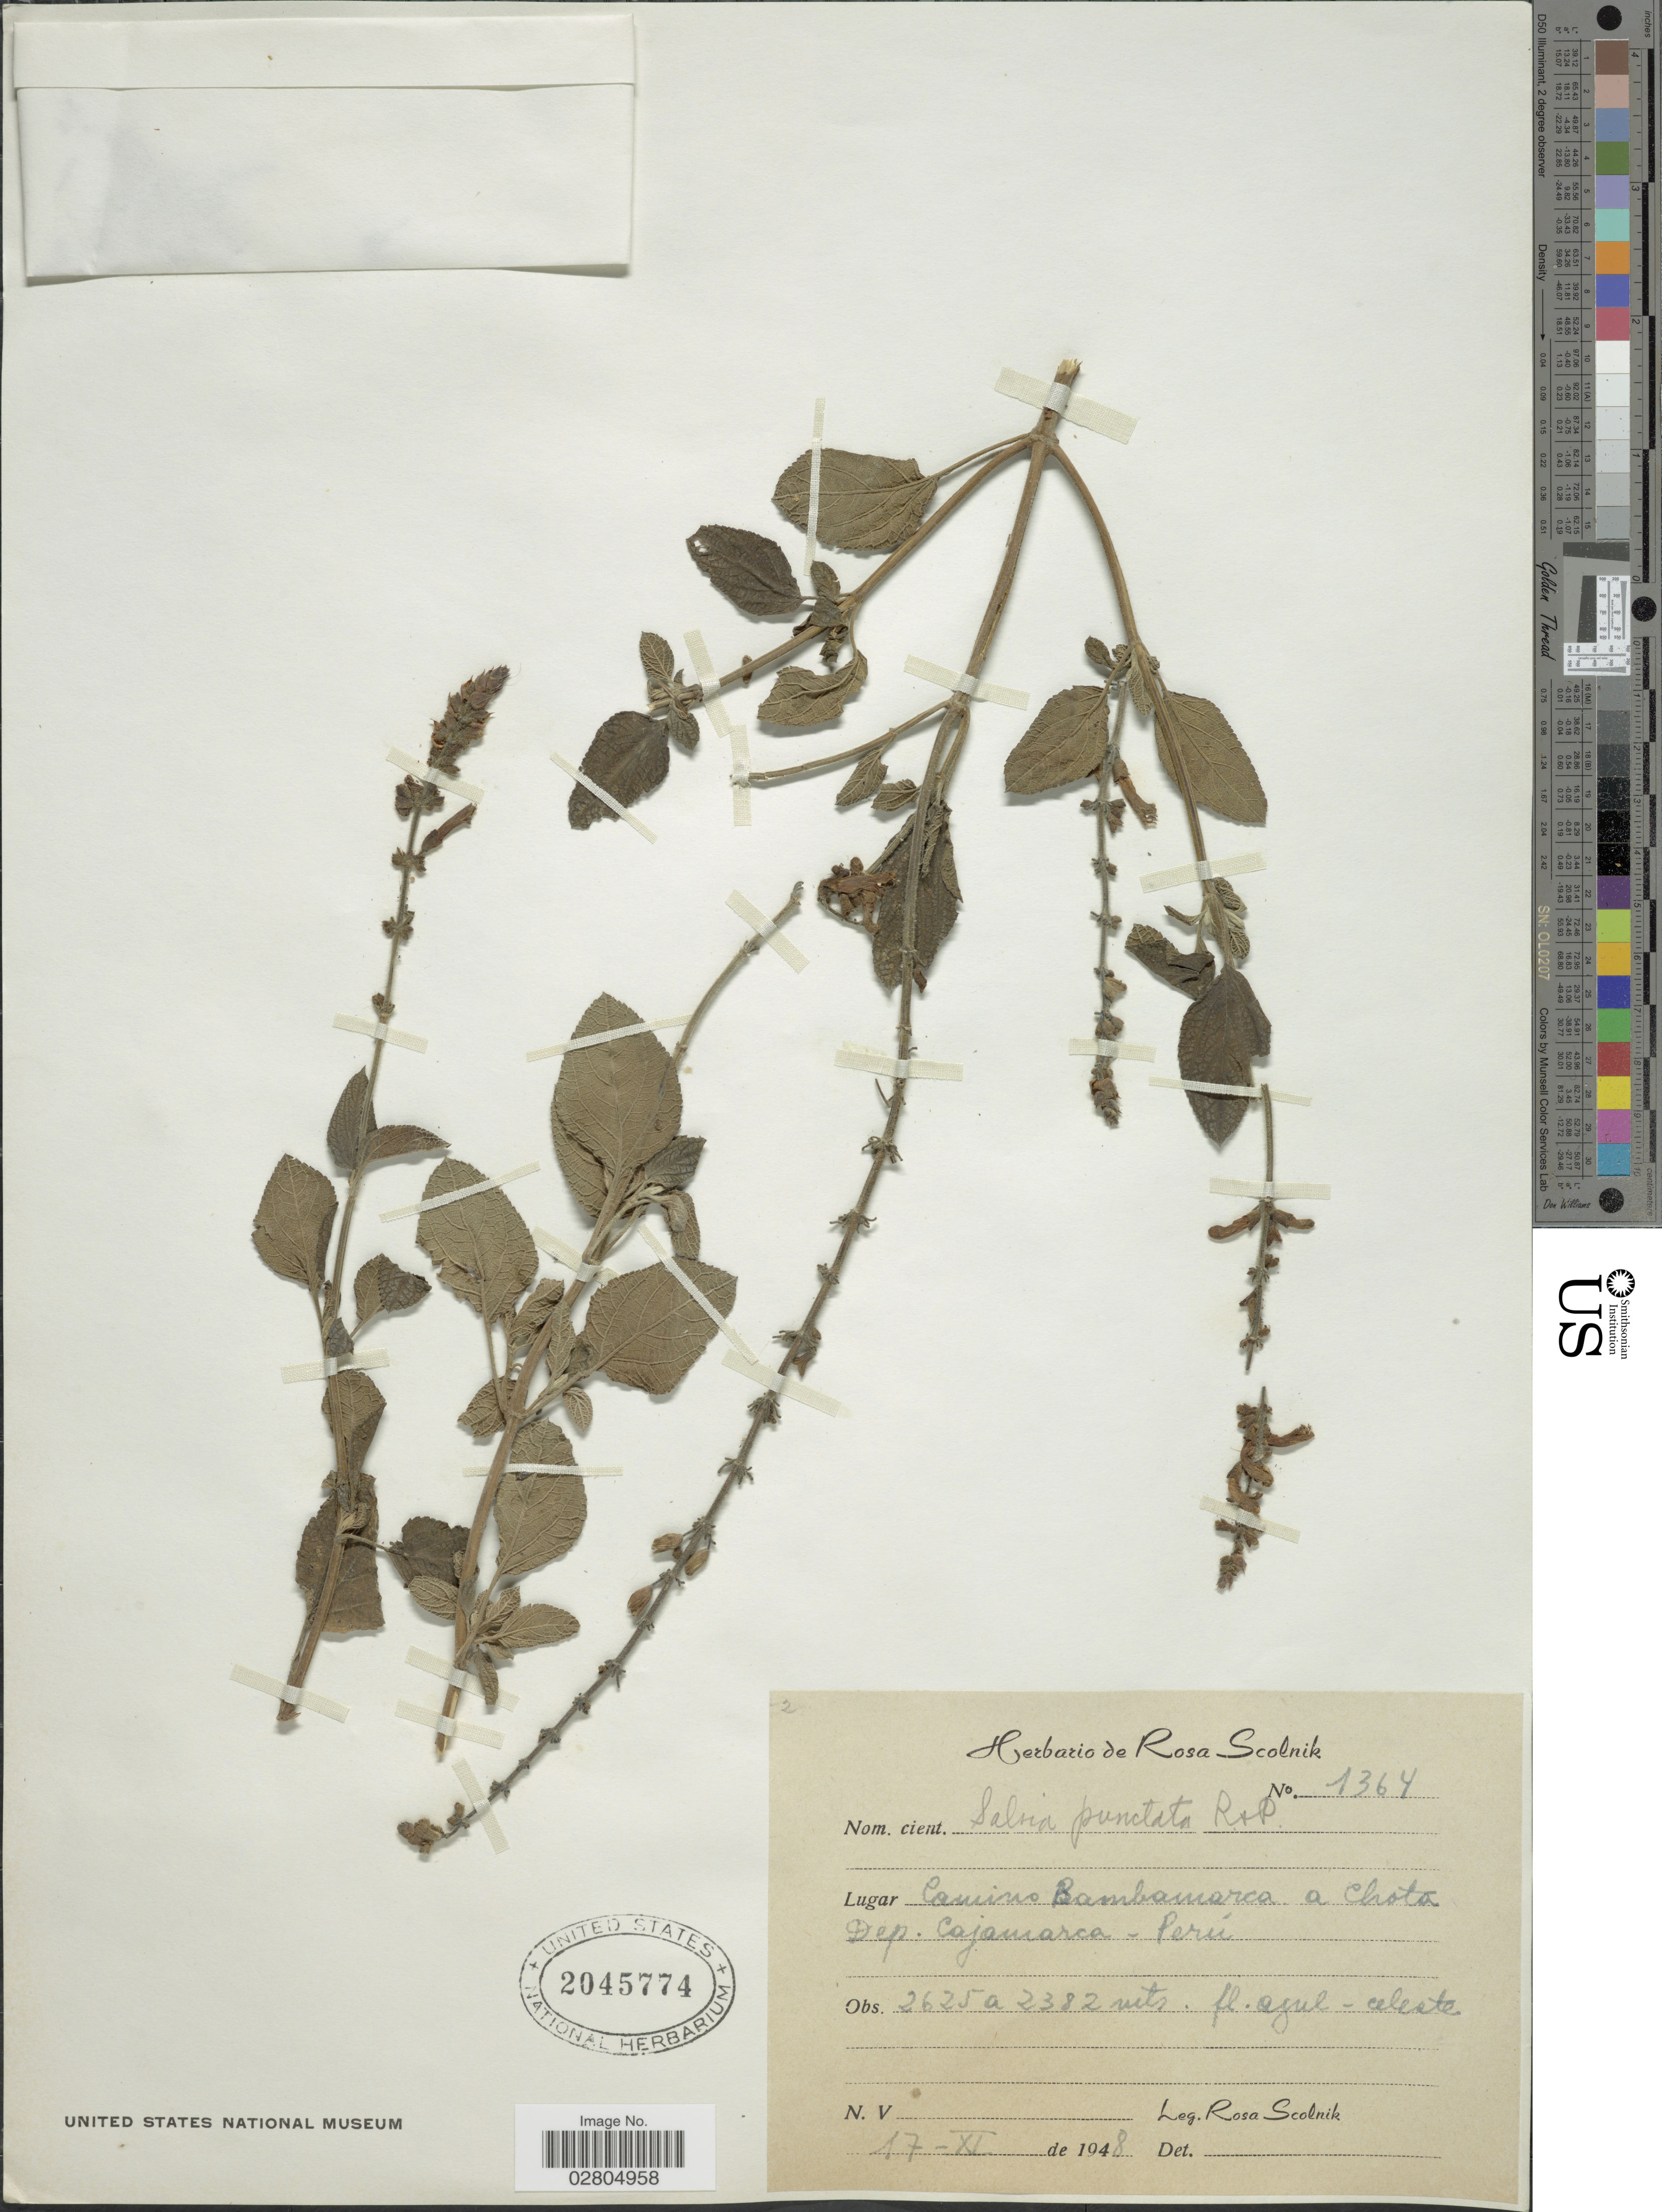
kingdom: Plantae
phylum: Tracheophyta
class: Magnoliopsida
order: Lamiales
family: Lamiaceae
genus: Salvia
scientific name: Salvia punctata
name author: Ruiz & Pav.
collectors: R. Scolnik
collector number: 1364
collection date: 1948-11-17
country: Peru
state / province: Cajamarca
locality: Camino Bambamarca a Chota. Dep. Cajamarca.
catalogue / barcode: US 2045774